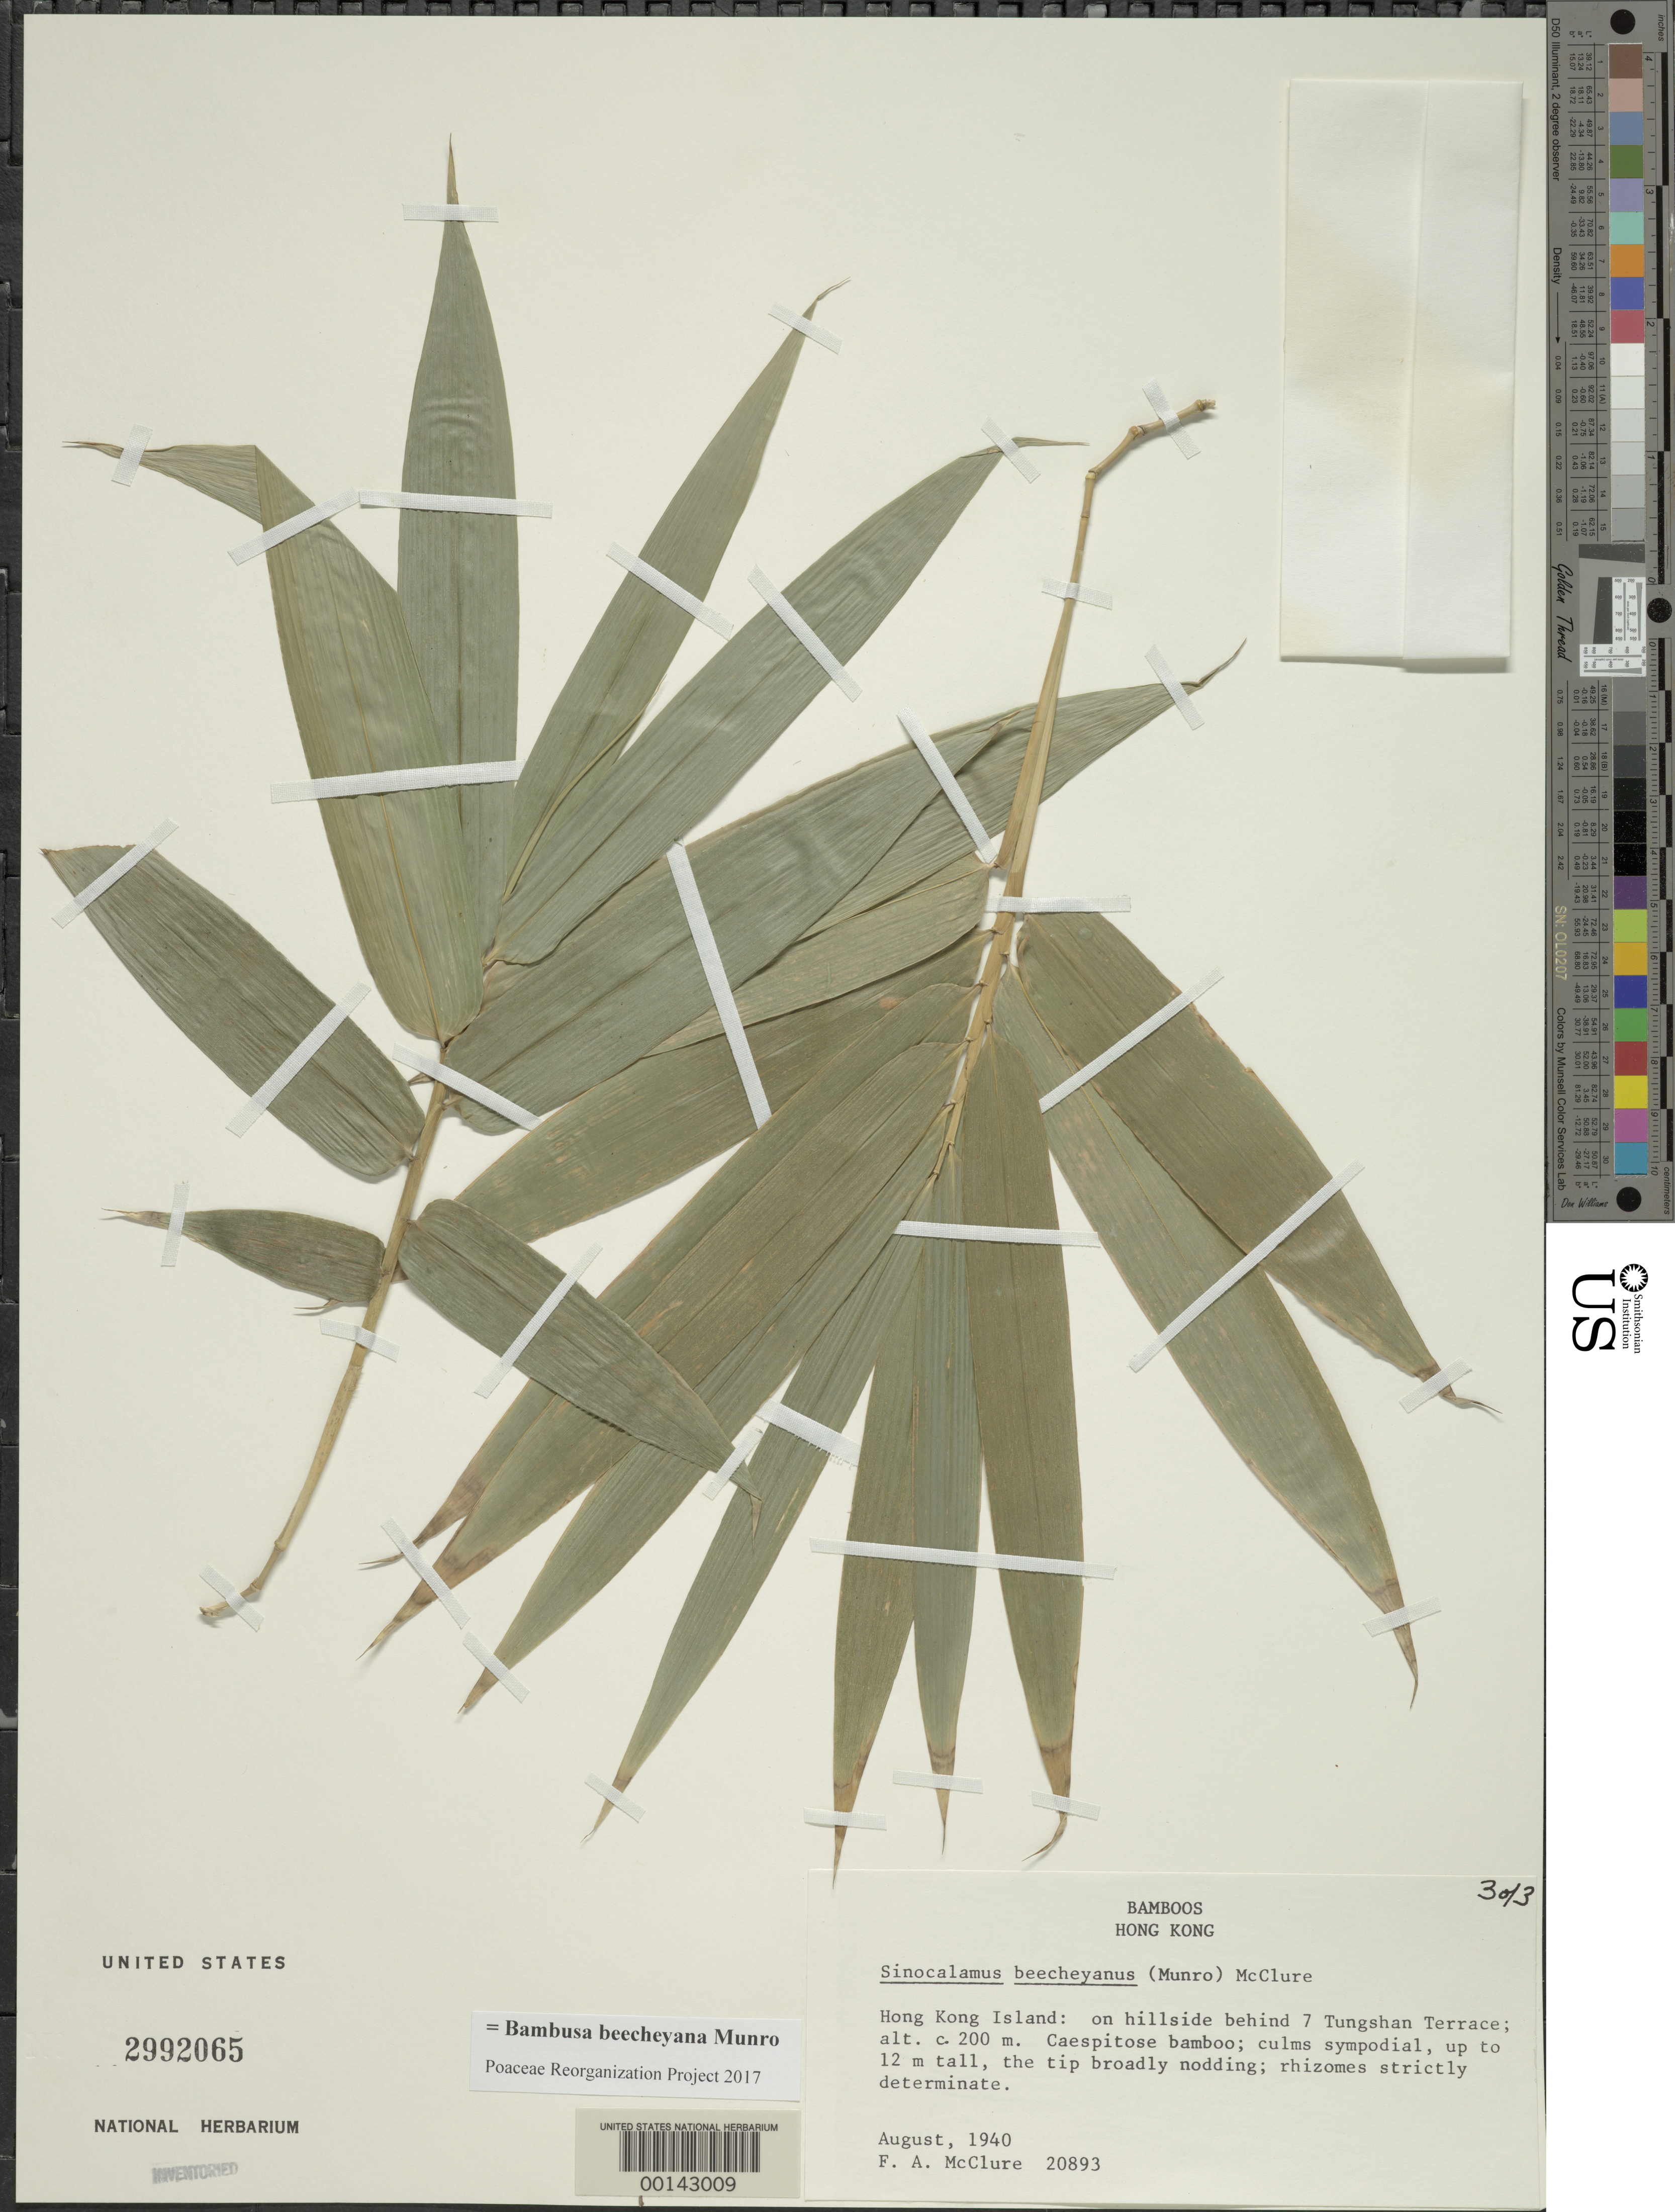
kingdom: Plantae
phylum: Tracheophyta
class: Liliopsida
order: Poales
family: Poaceae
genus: Bambusa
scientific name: Bambusa beecheyana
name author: Munro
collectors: F. A. McClure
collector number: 20893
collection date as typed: Aug 1940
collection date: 1940-08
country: China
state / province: Hong Kong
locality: Tungshan terrace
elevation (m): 200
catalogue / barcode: US 2992065